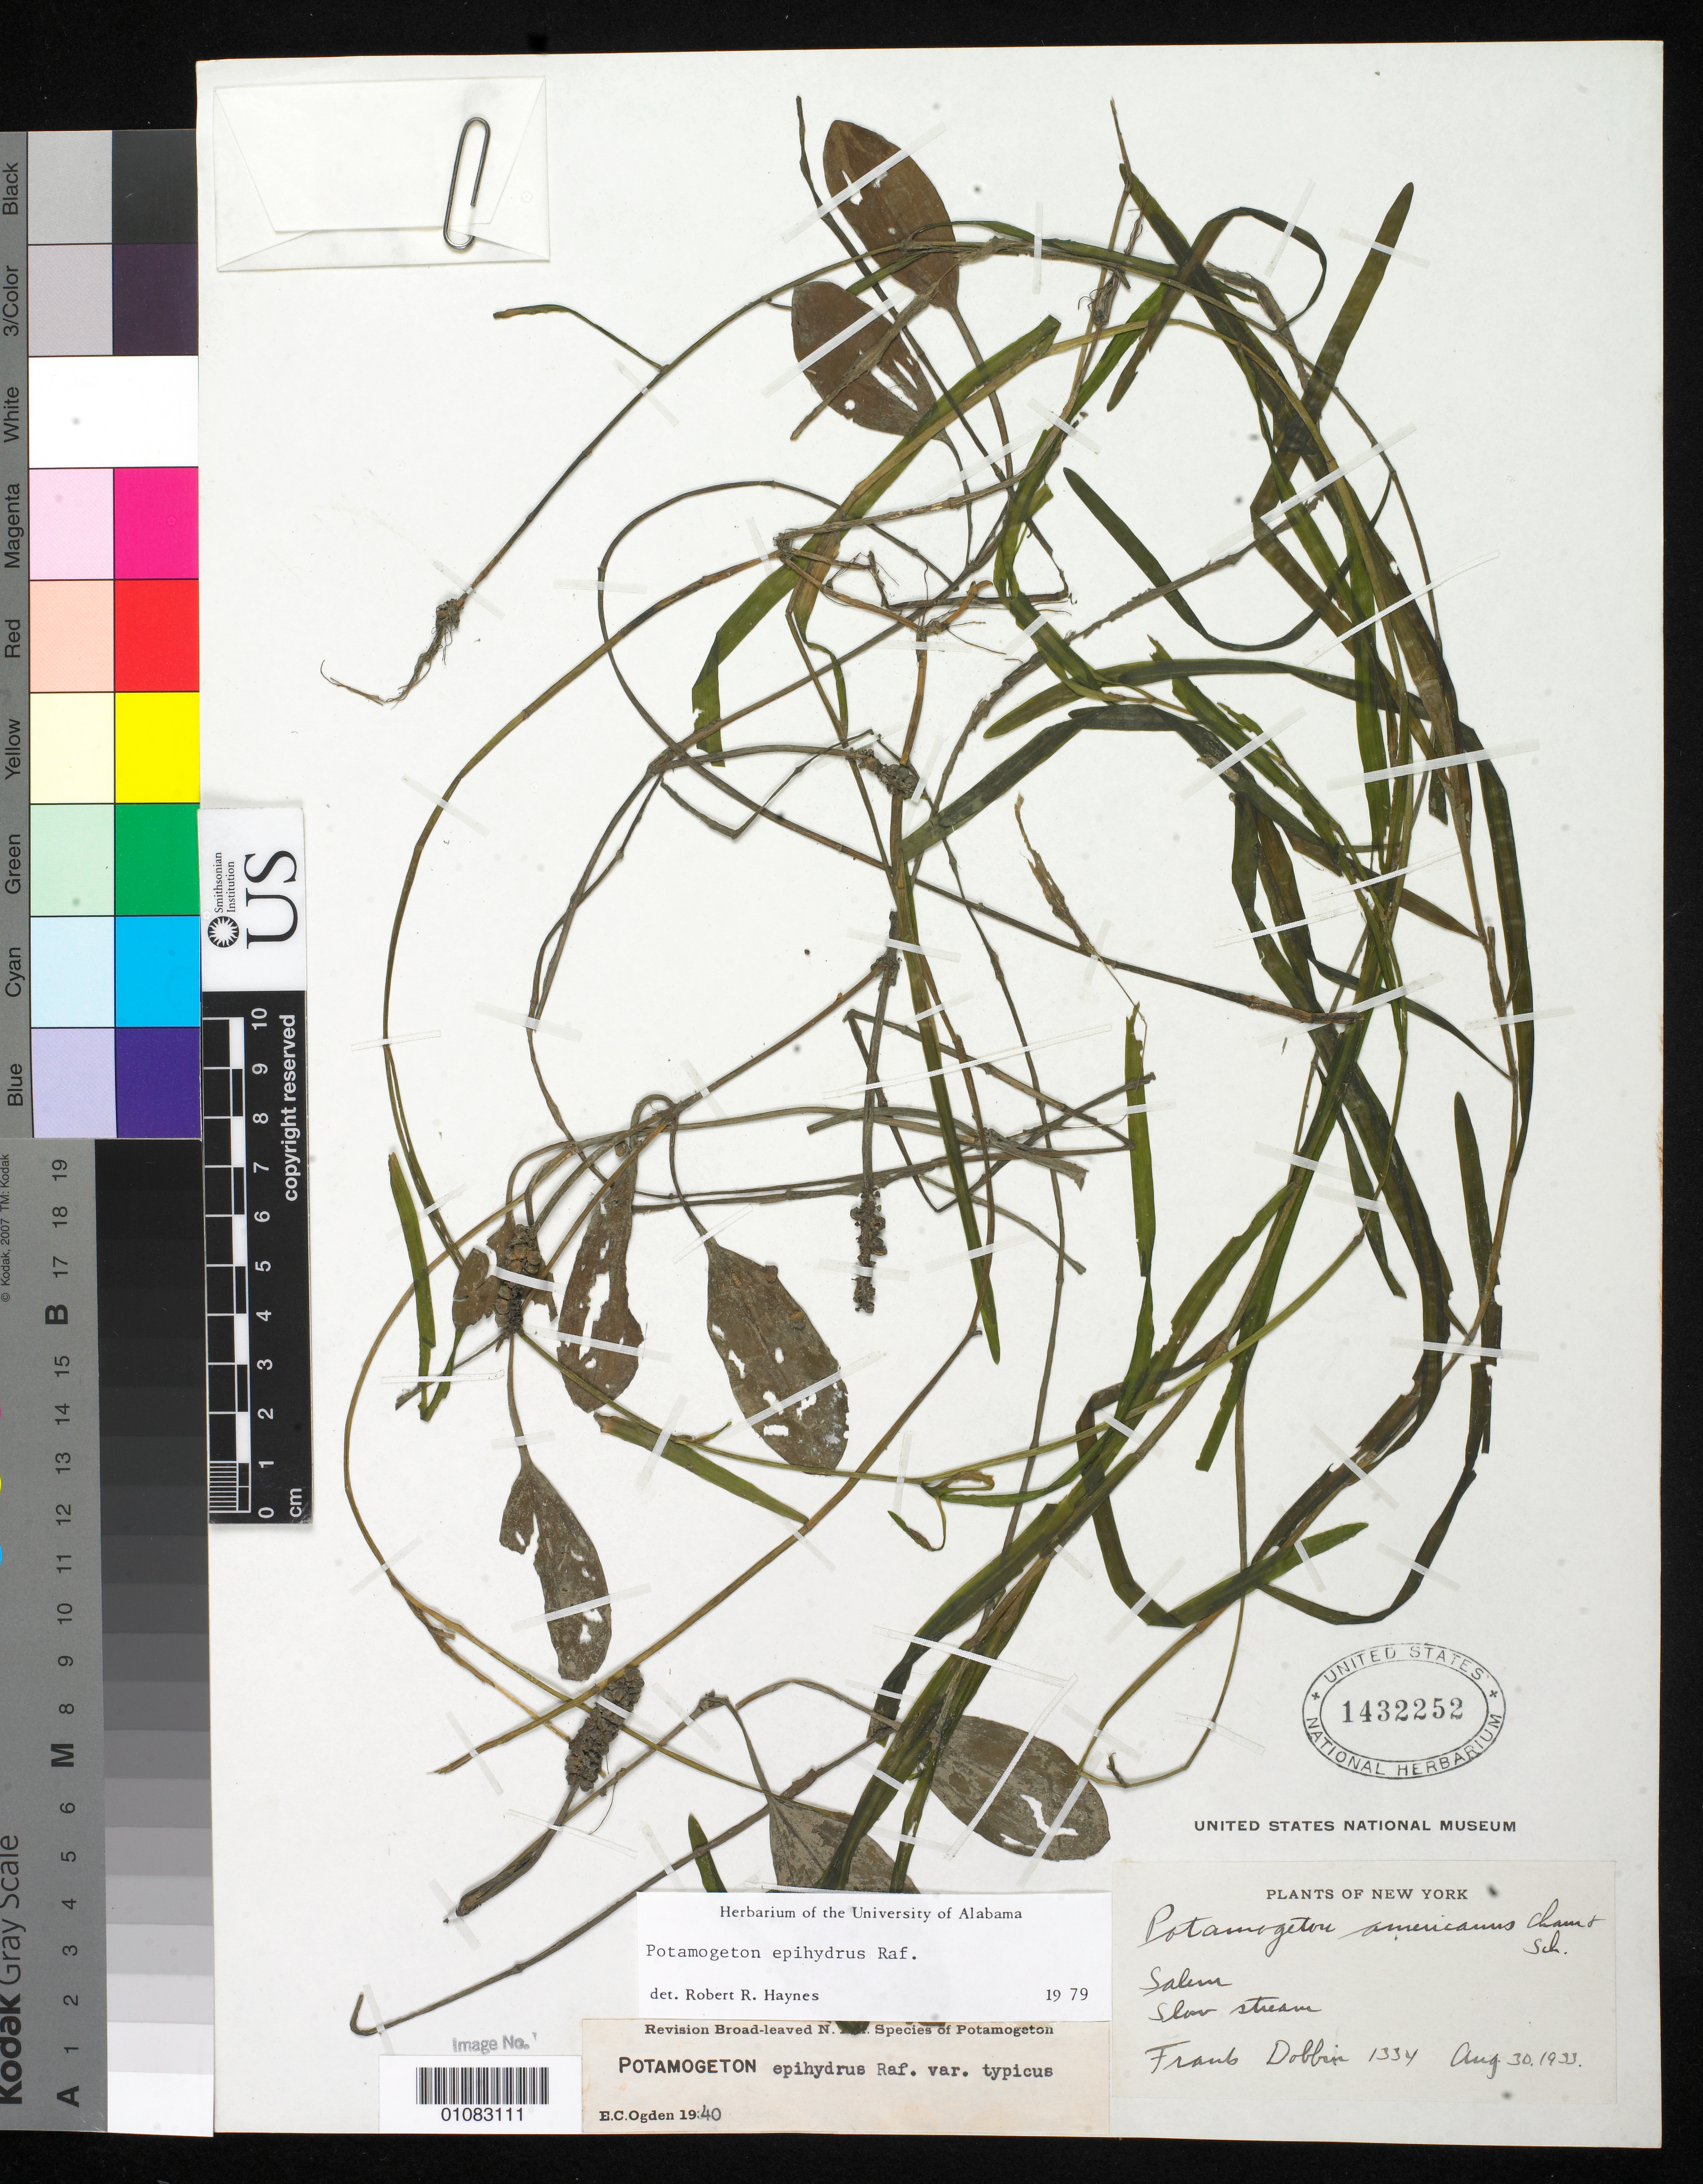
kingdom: Plantae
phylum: Tracheophyta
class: Liliopsida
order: Alismatales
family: Potamogetonaceae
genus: Potamogeton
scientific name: Potamogeton epihydrus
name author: Raf.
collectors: F. Dobbin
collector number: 1334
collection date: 1933-08-30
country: United States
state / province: New York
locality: Salem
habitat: Slow stream.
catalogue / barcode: US 1432252